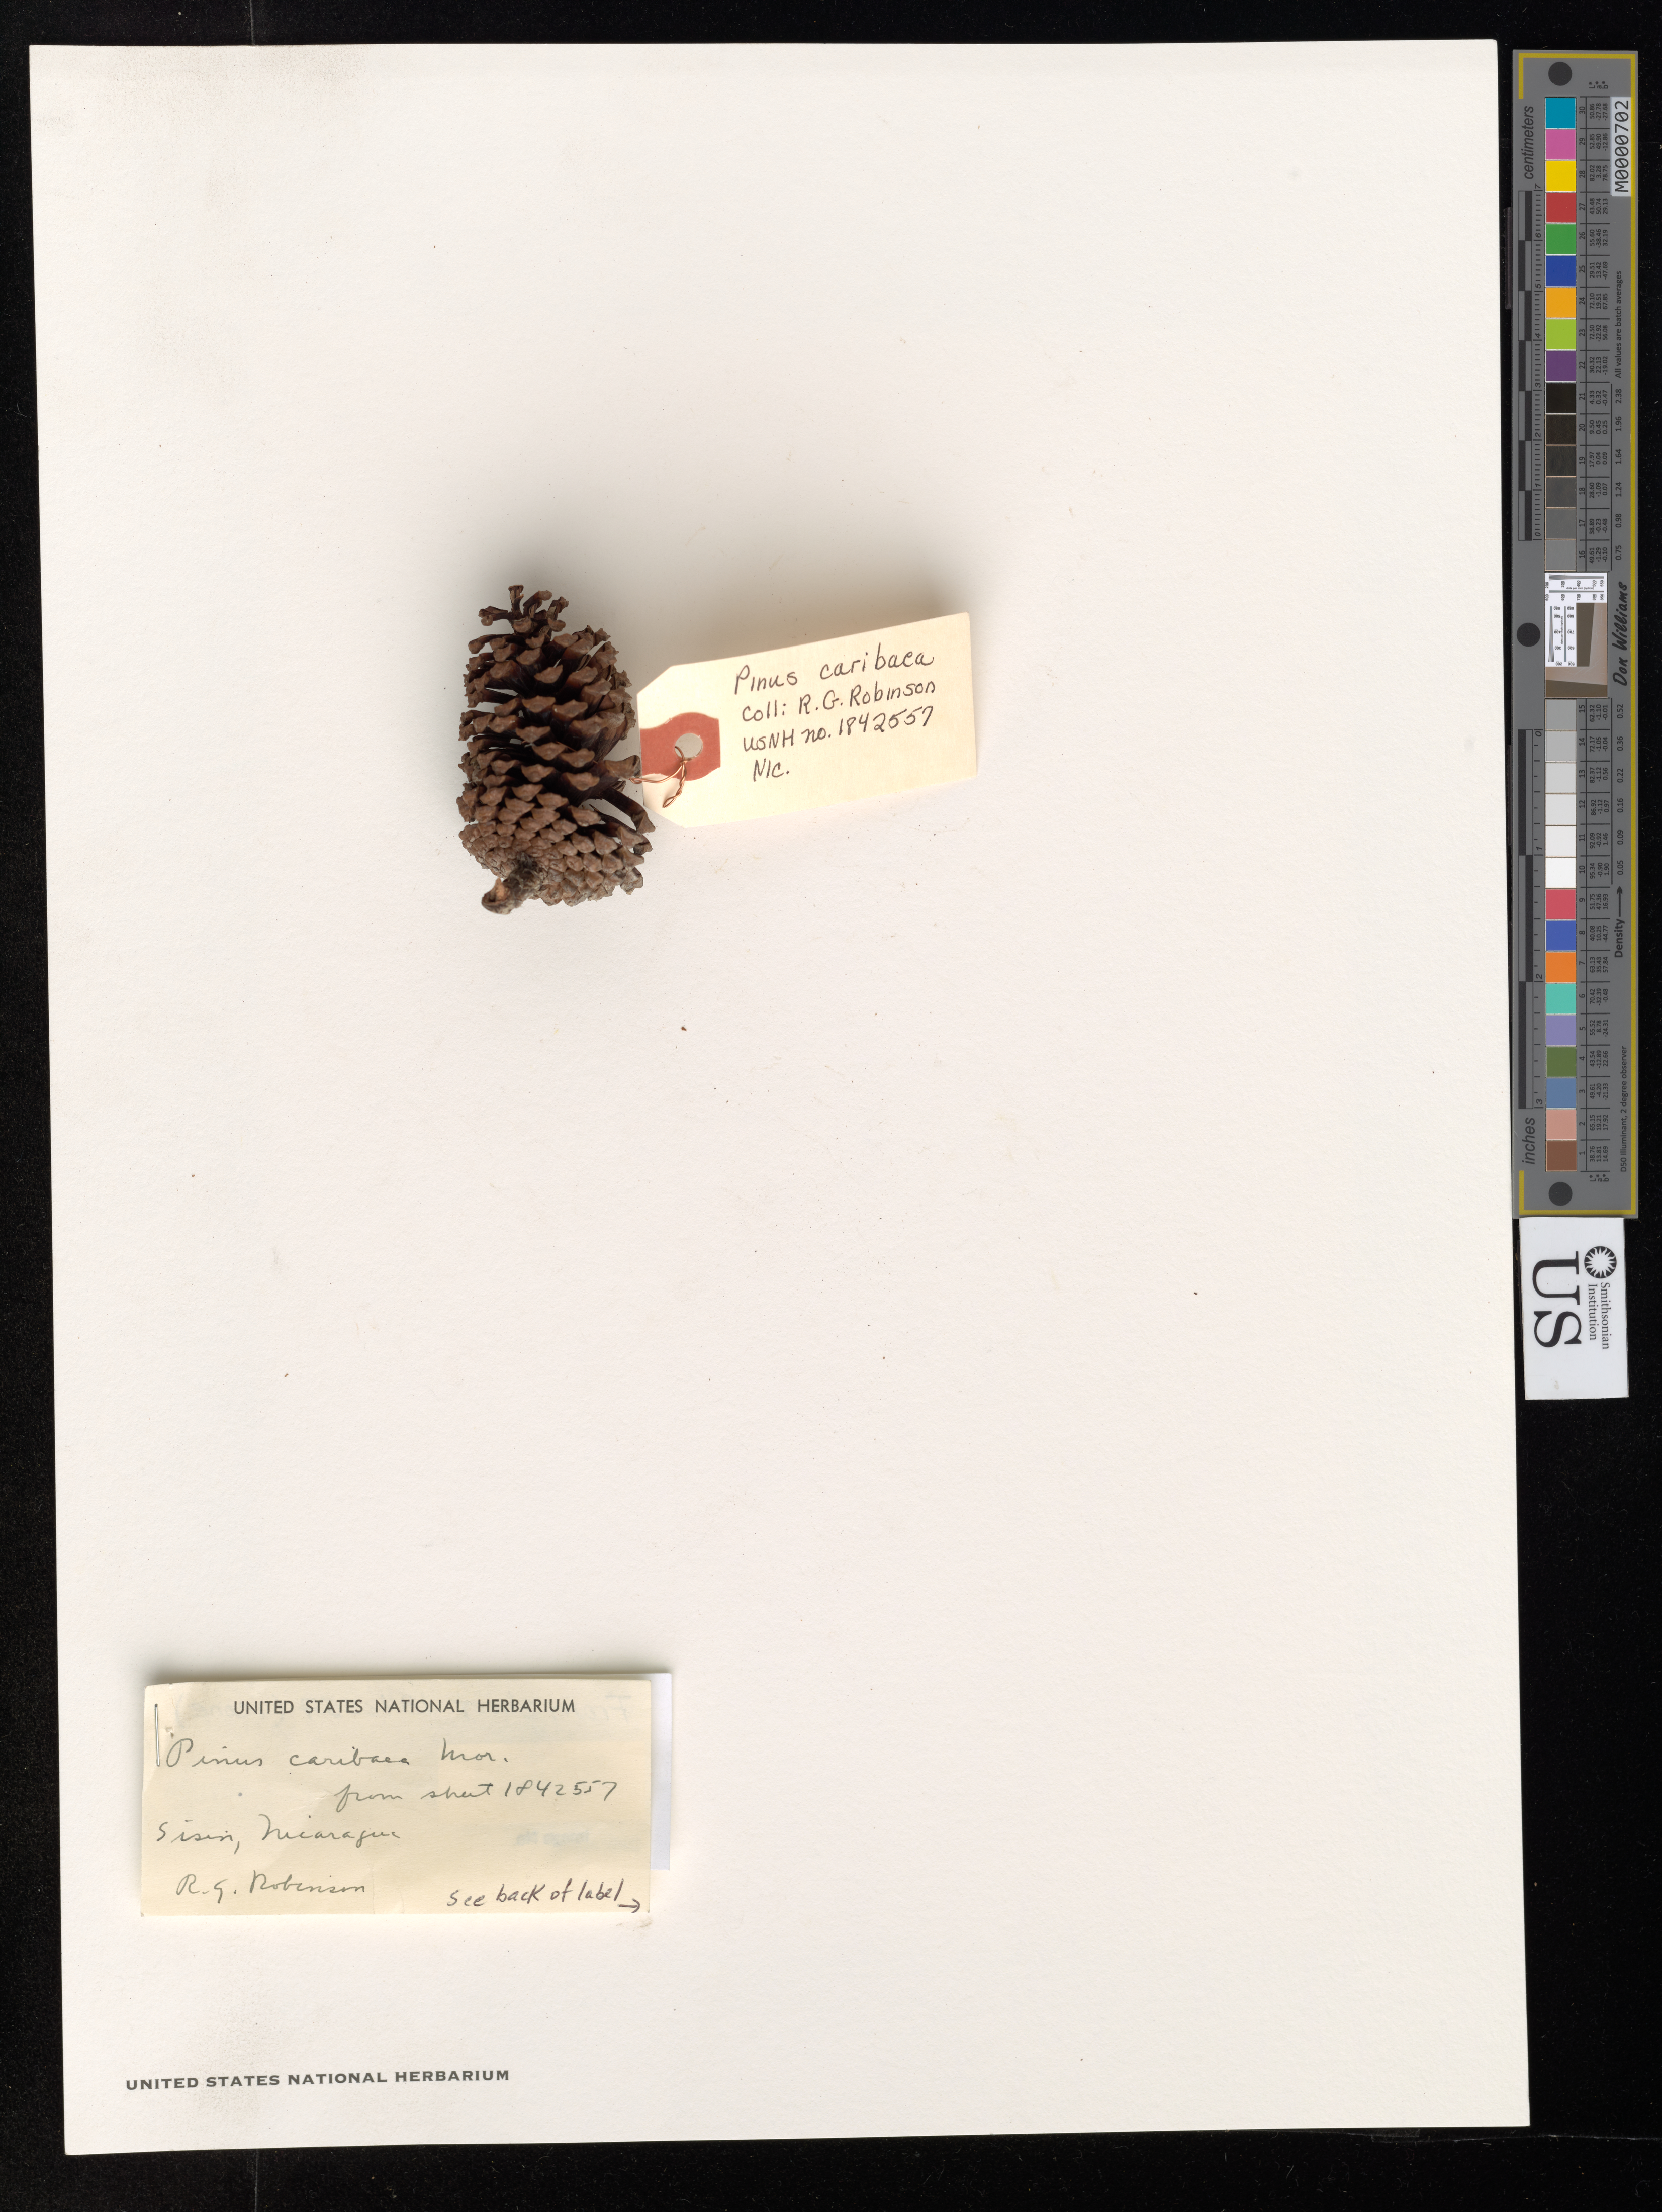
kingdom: Plantae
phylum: Tracheophyta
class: Pinopsida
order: Pinales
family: Pinaceae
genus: Pinus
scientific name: Pinus caribaea var. hondurensis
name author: (Sénécl.) W.H.G. Barrett & Golfari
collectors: R. G. Robinson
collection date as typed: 01 Oct 1943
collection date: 1943-10-01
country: Nicaragua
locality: Sisin, on Segovia River about 50 miles inland from Cape Gracias.